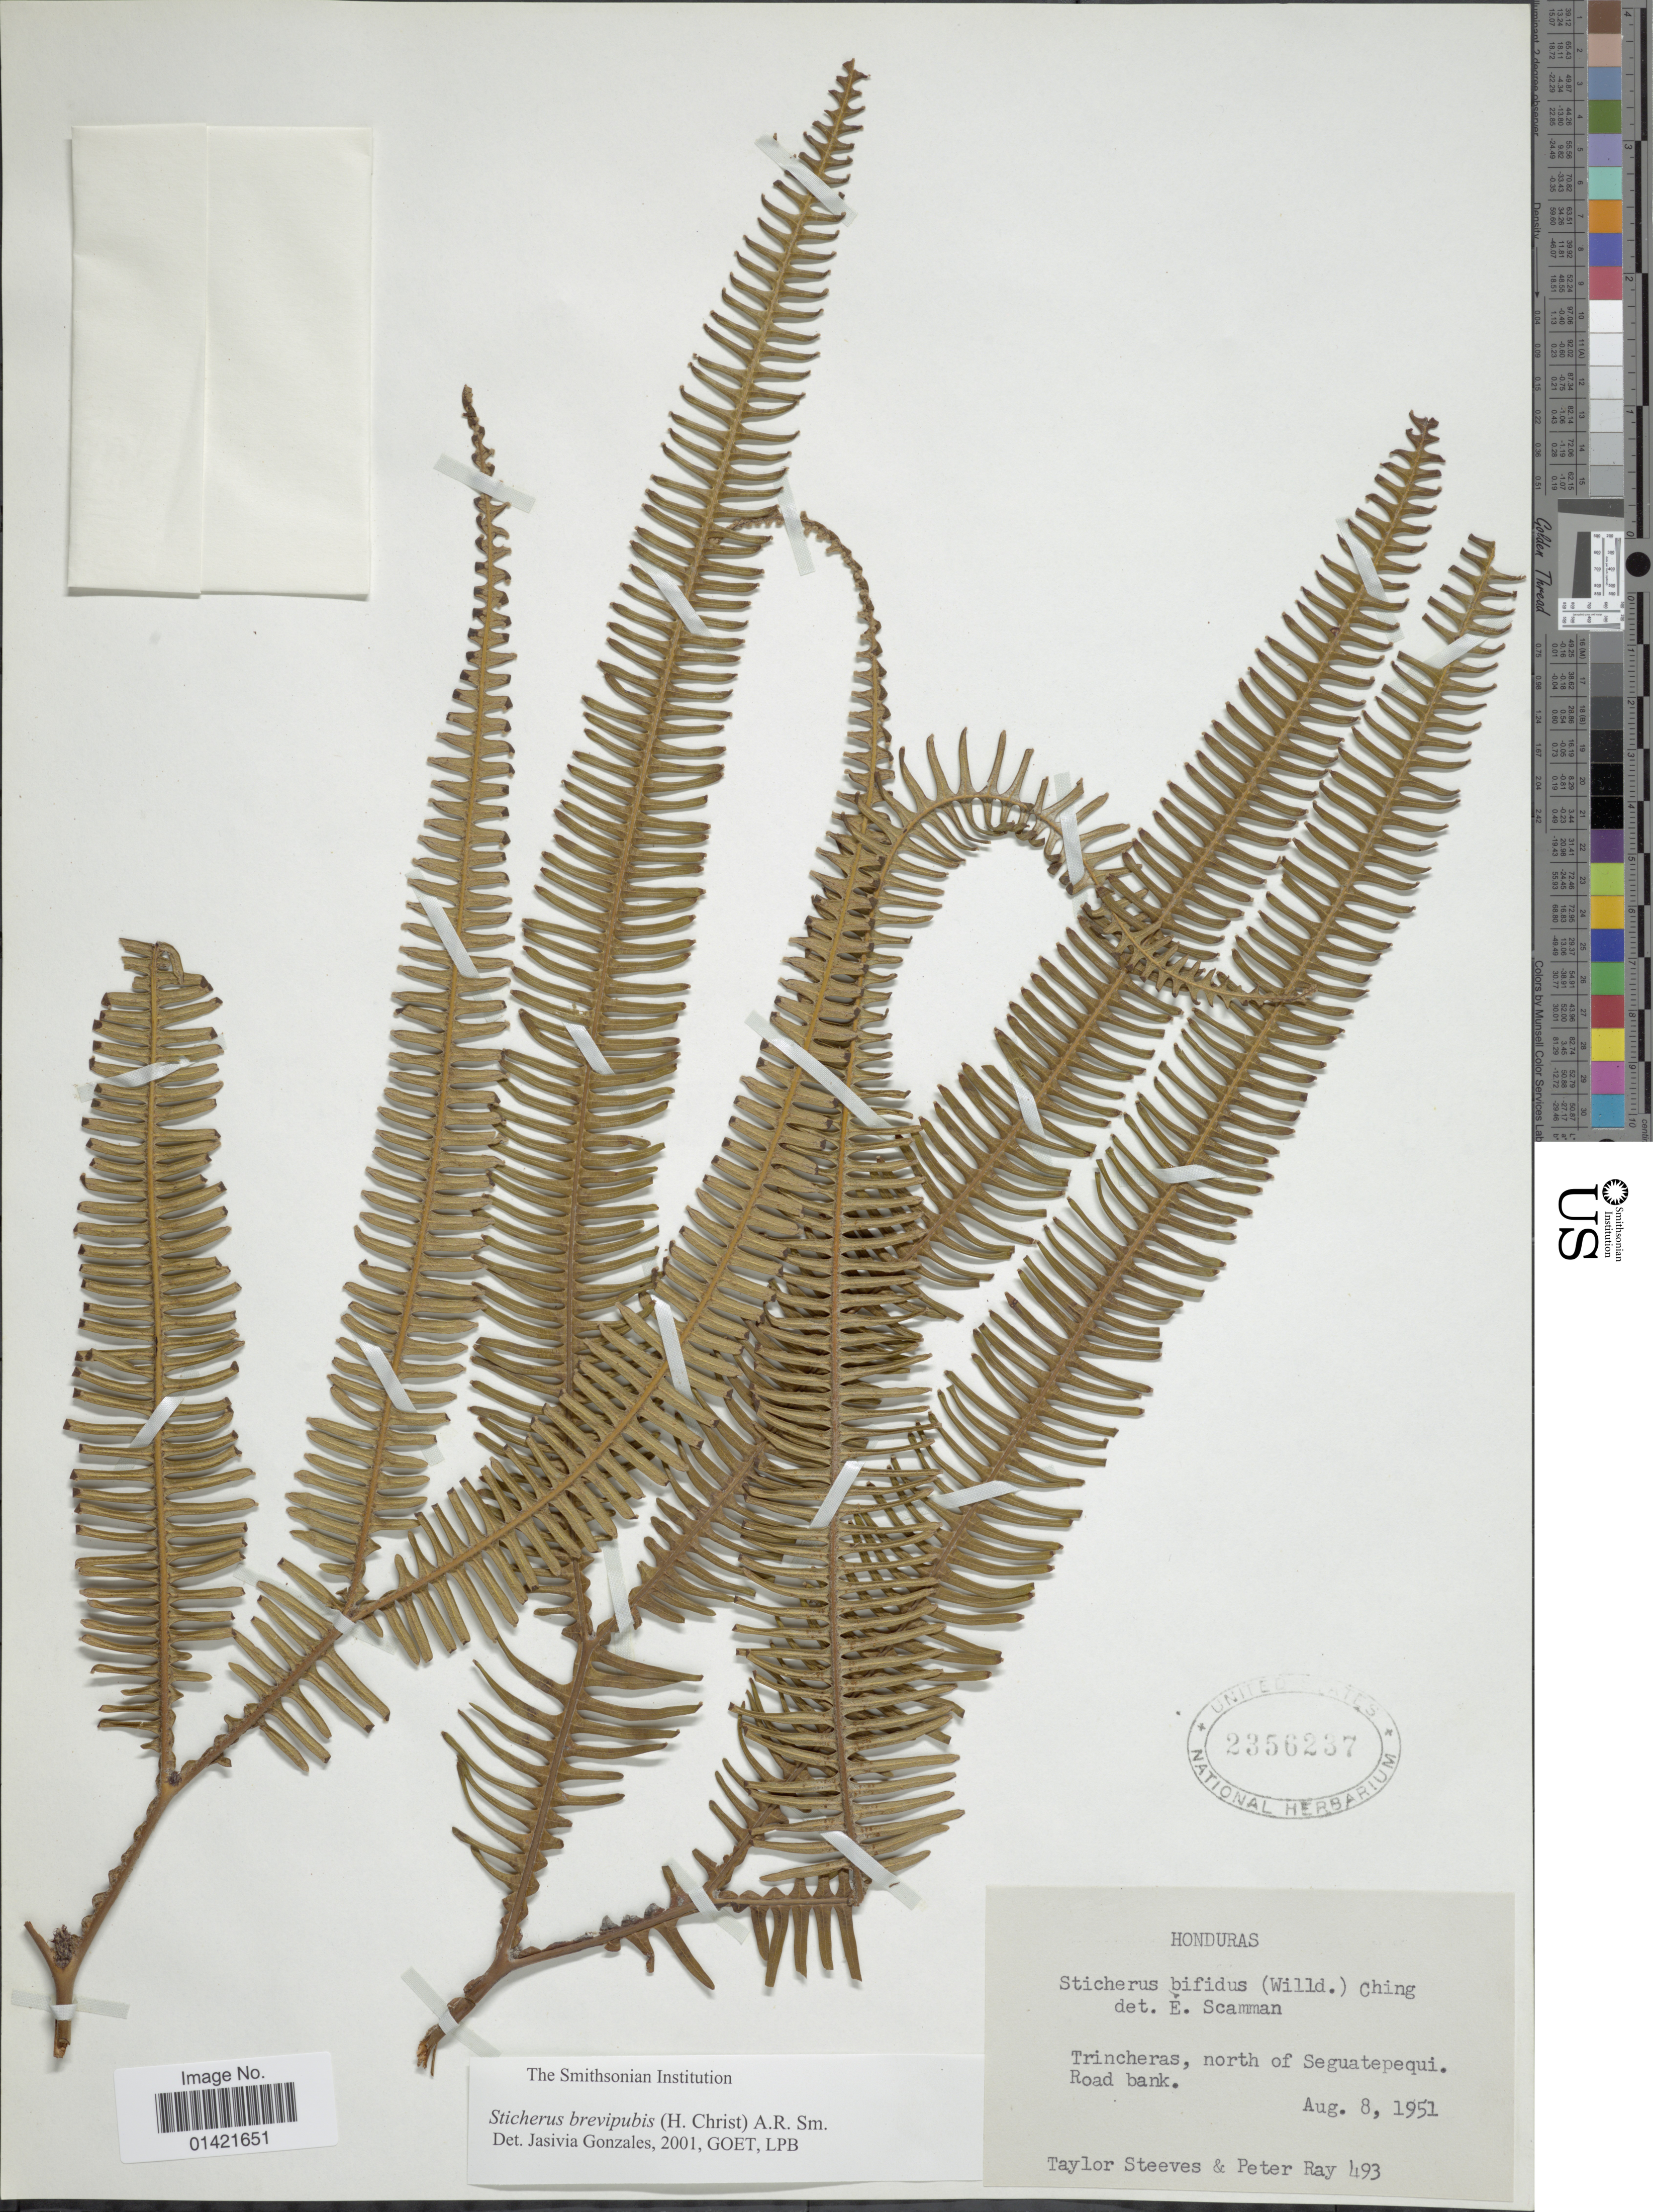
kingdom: Plantae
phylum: Tracheophyta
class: Polypodiopsida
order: Gleicheniales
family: Gleicheniaceae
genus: Sticherus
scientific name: Sticherus fulvus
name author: (Desv.) Ching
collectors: S. Taylor & R. Peter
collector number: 493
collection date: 1951-08-08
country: Honduras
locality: Trincheras, north of Seguatepequi. Road bank.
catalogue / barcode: US 2356237